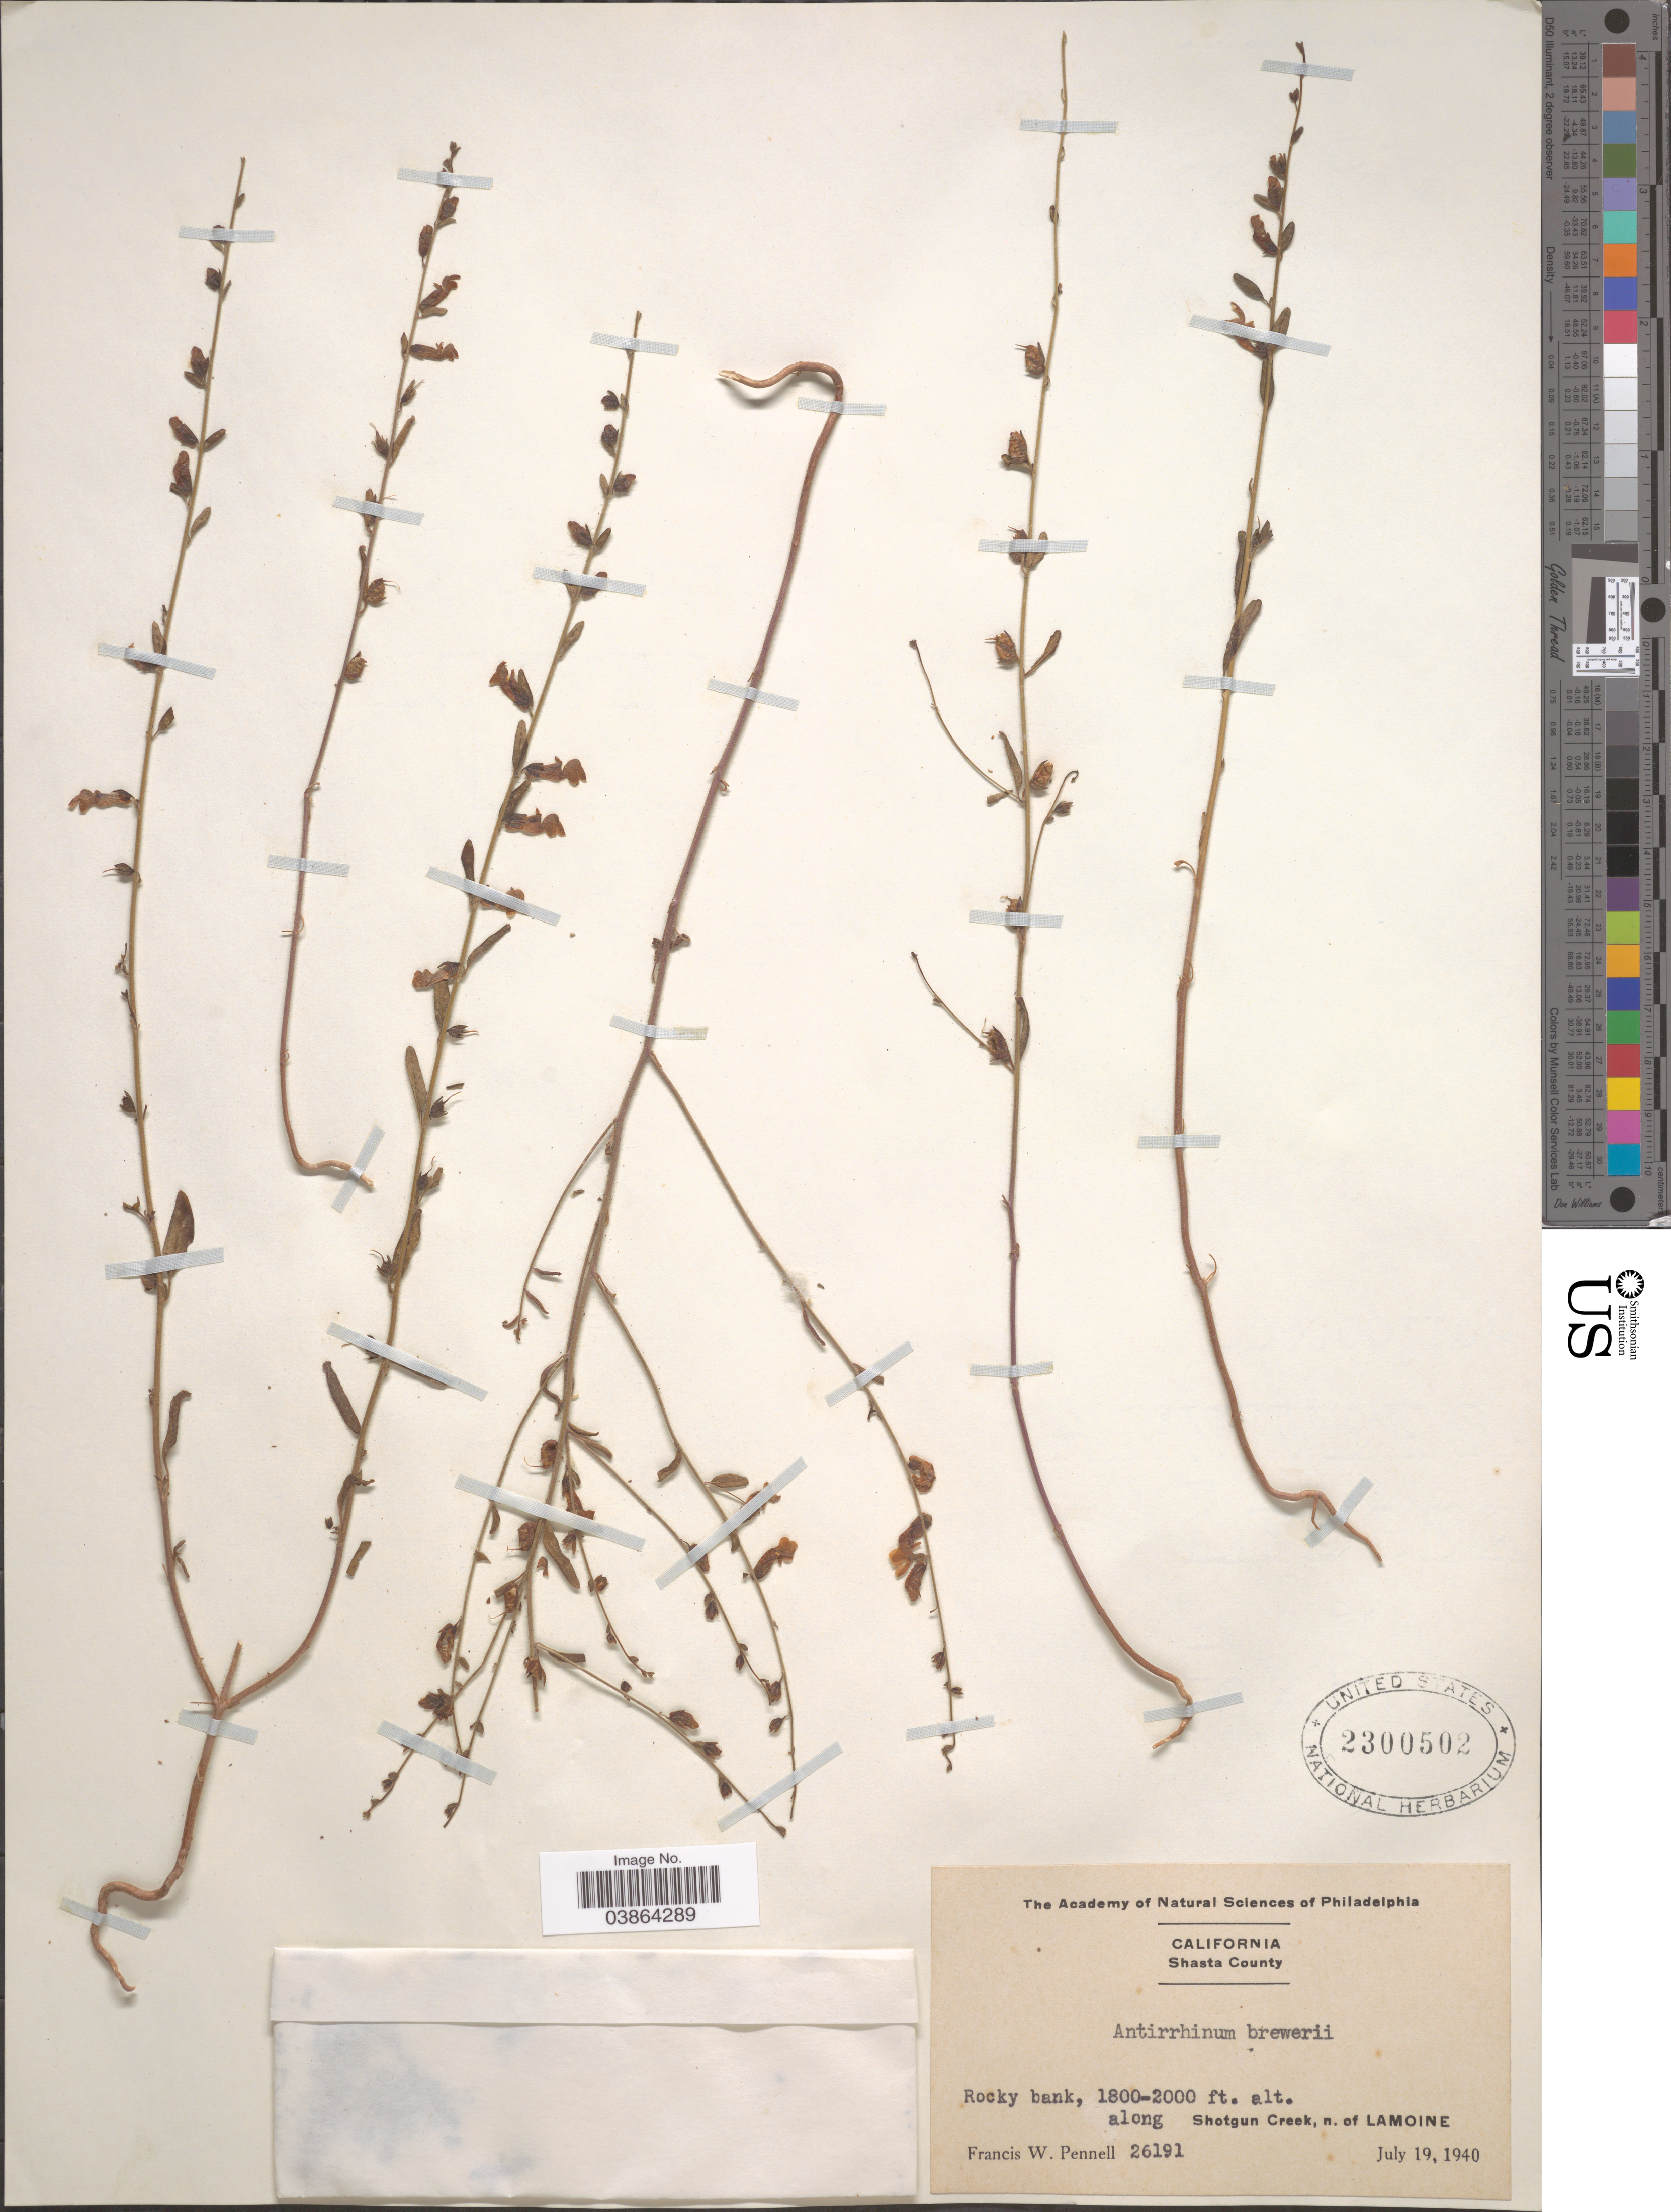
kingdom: Plantae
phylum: Tracheophyta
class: Magnoliopsida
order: Lamiales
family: Plantaginaceae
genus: Sairocarpus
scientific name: Sairocarpus vexillocalyculatus subsp. breweri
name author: (A. Gray) Barringer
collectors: F. W. Pennell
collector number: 26191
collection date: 1940-07-19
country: United States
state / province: California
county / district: Shasta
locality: Shasta County. Along Shotgun Creek, n. of Lamoine.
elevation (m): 549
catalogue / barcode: US 2300502